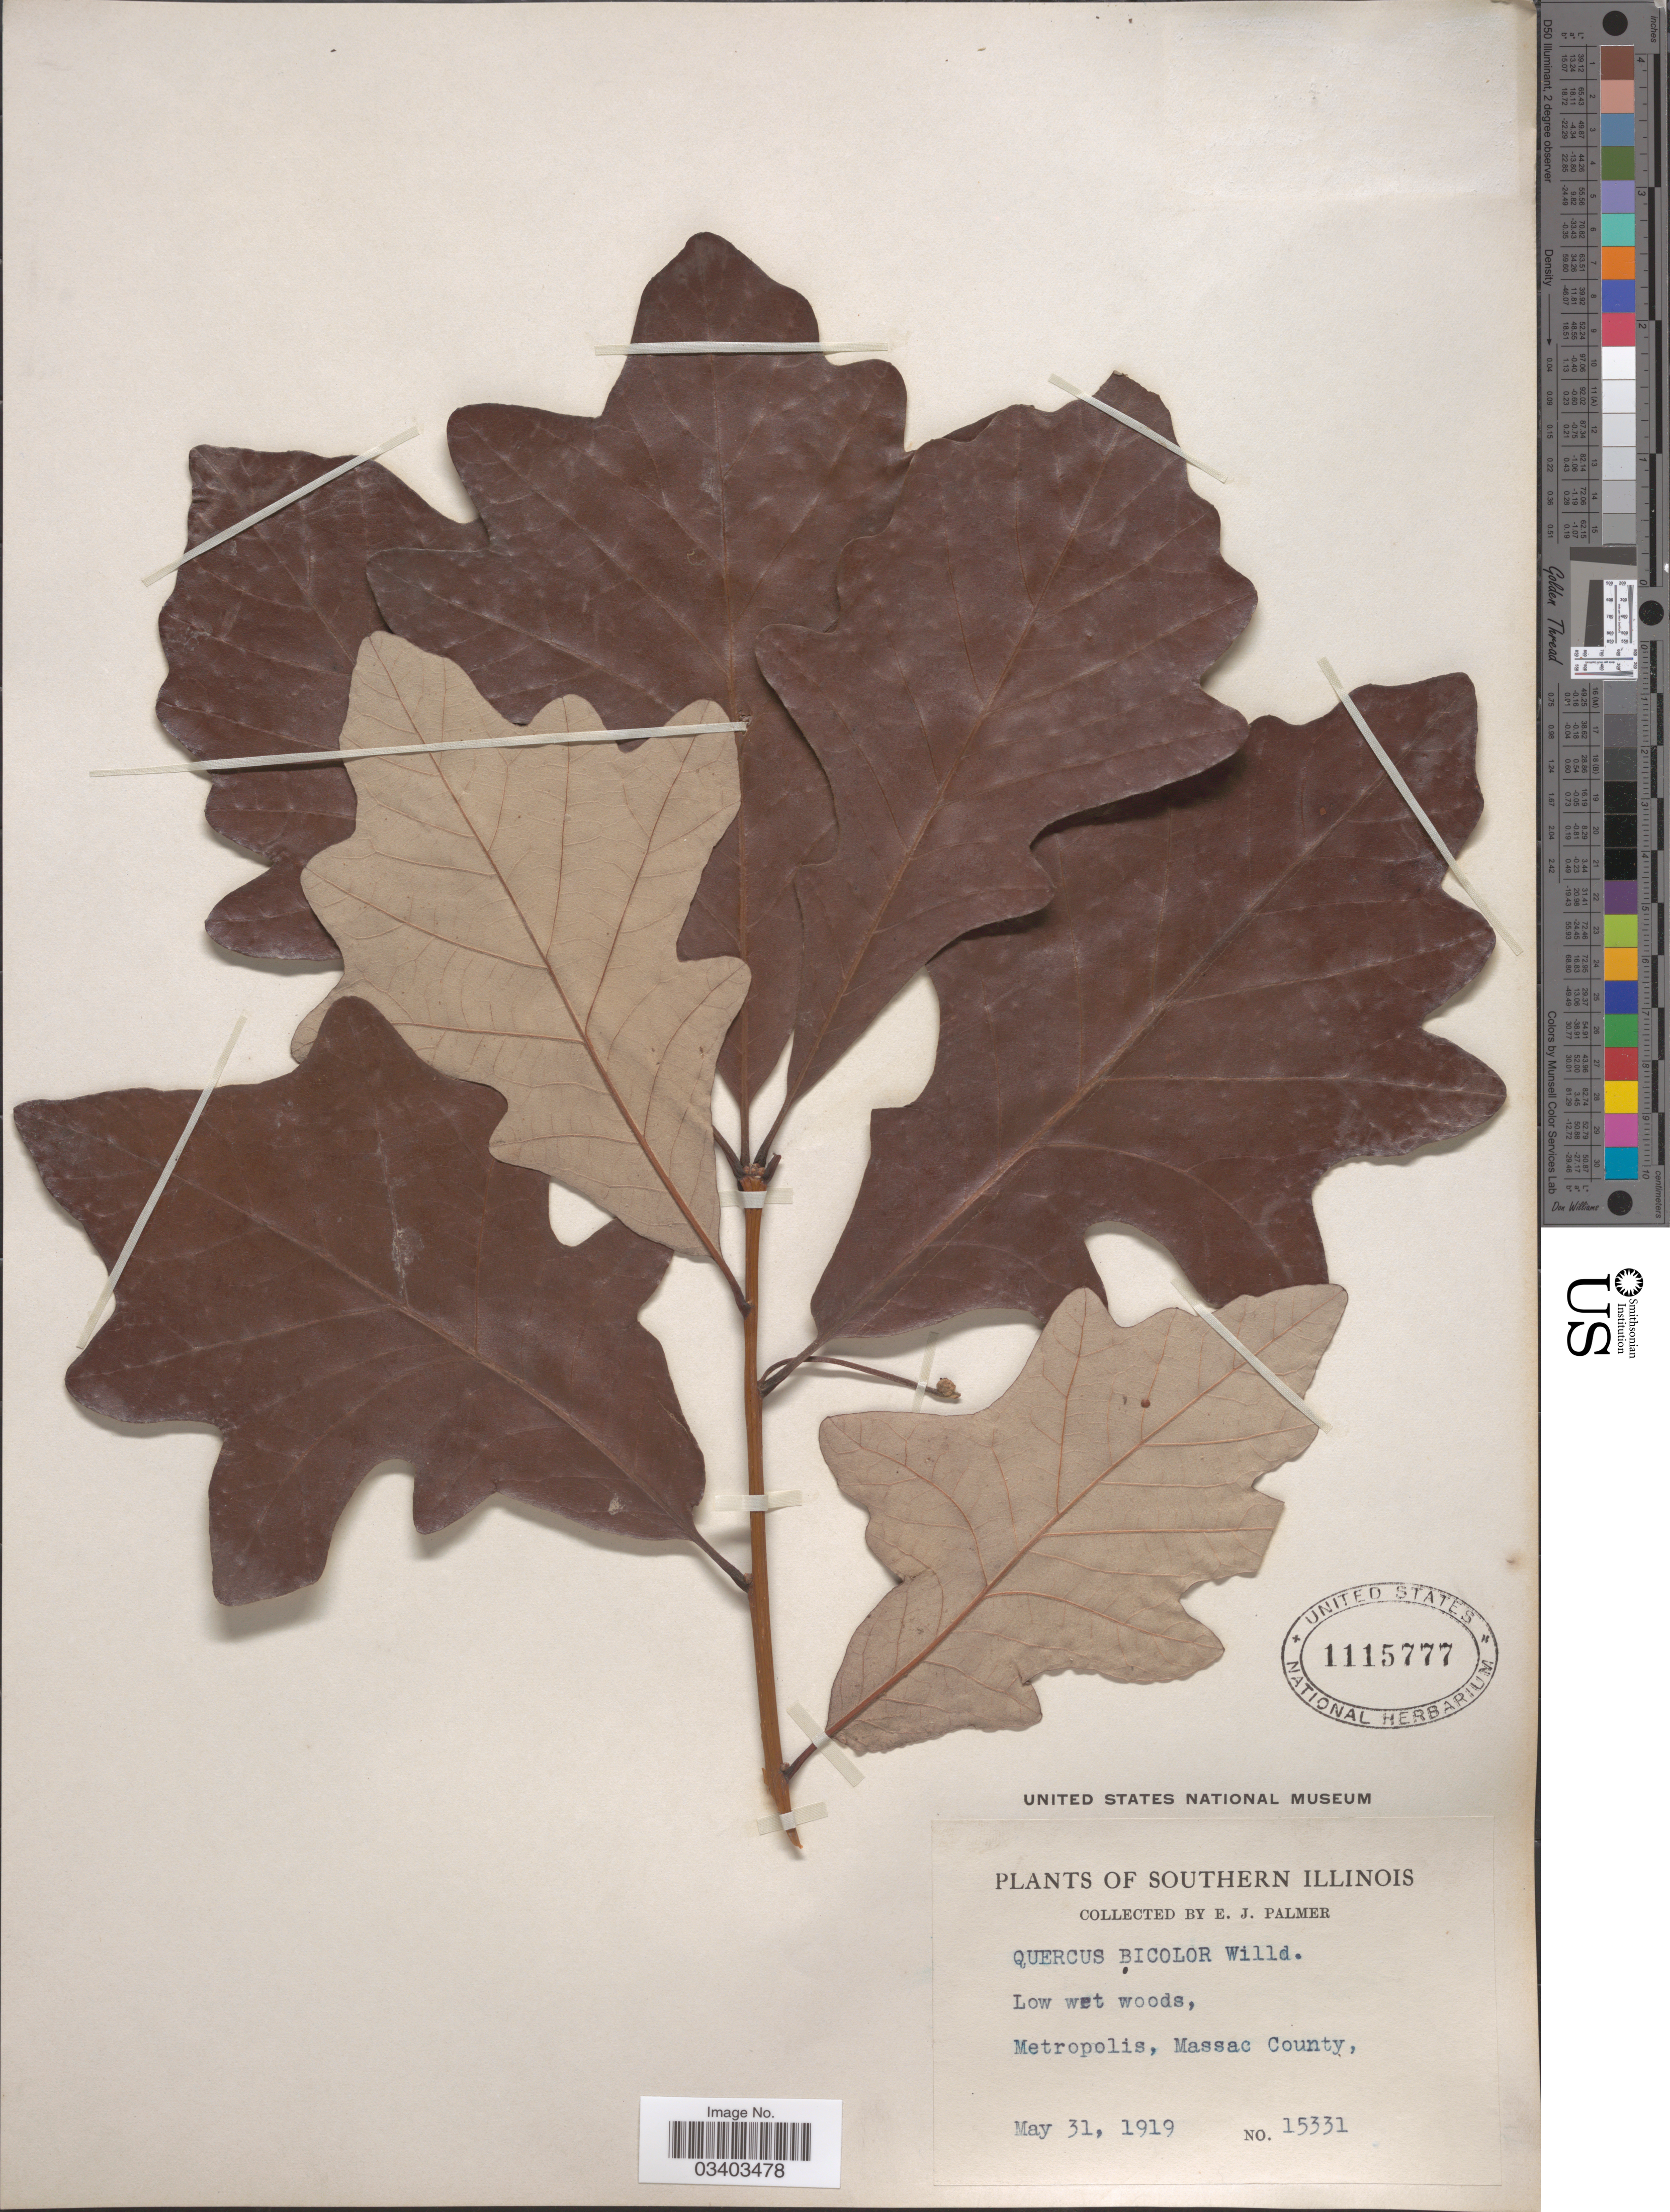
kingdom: Plantae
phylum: Tracheophyta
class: Magnoliopsida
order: Fagales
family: Fagaceae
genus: Quercus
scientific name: Quercus bicolor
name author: Willd.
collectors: E. J. Palmer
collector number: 15331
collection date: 1919-05-31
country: United States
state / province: Illinois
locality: Southern Illinois. Low wet woods, Metropolis, Massac County.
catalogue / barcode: US 1115777